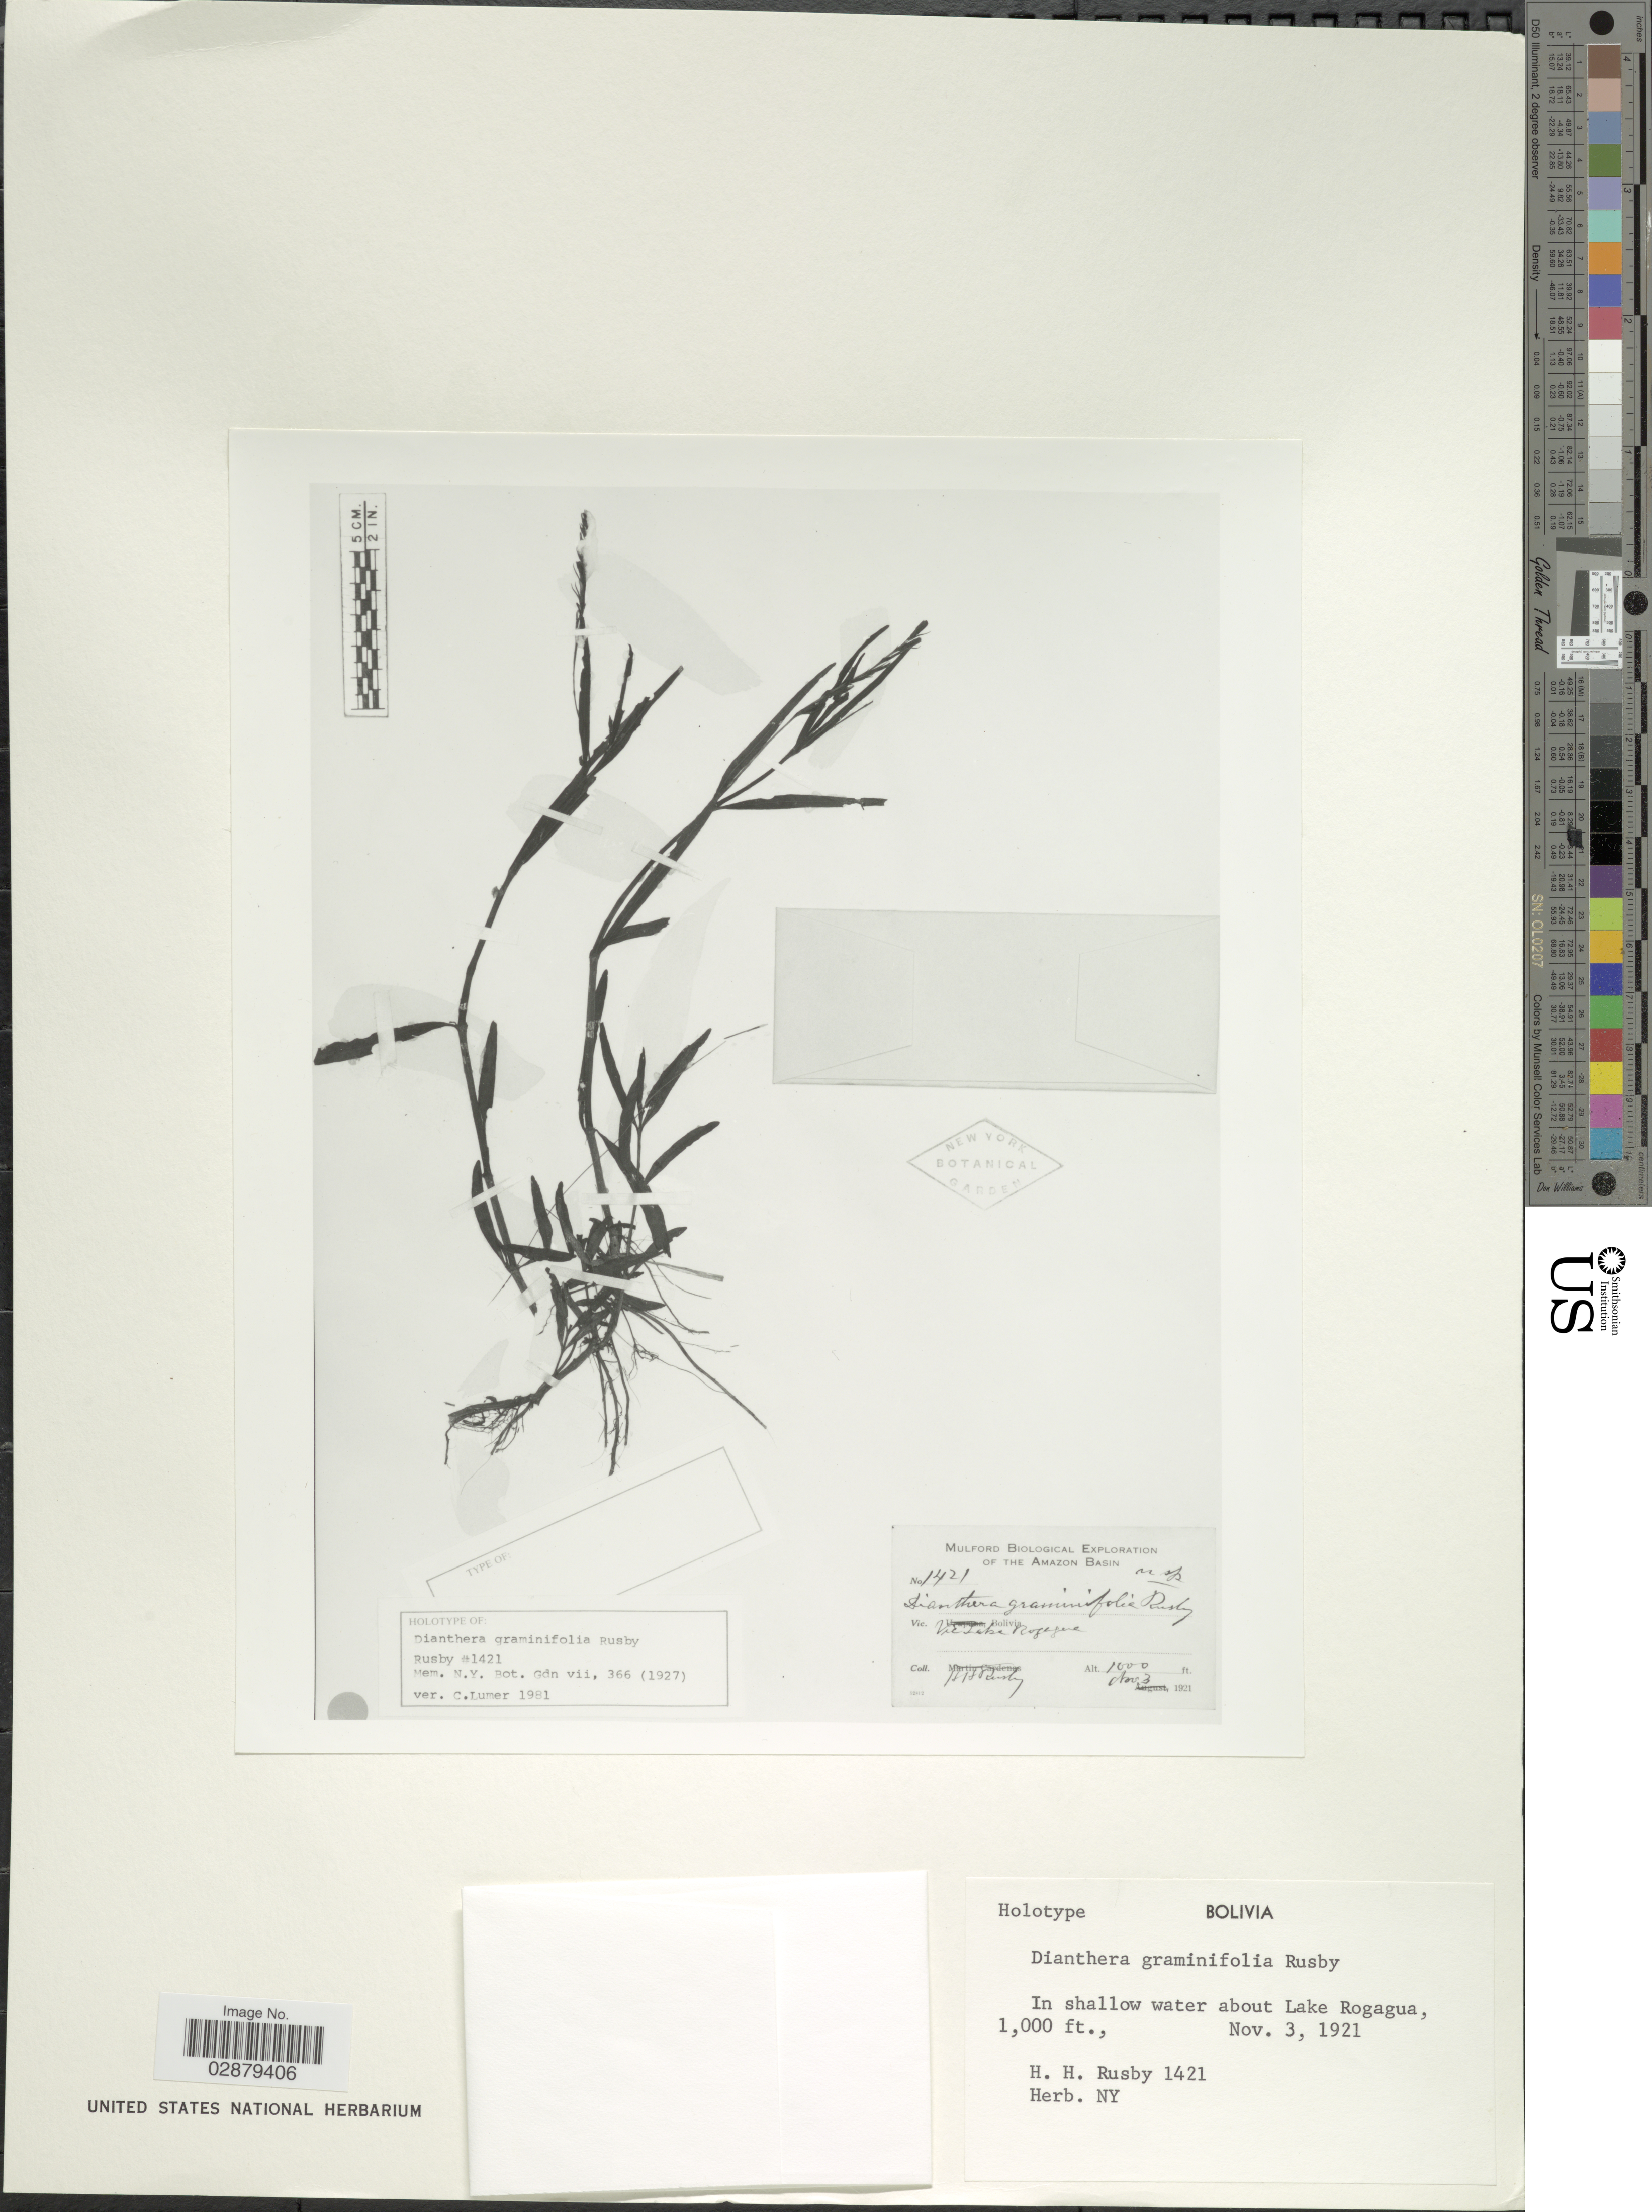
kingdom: Plantae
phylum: Tracheophyta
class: Magnoliopsida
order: Lamiales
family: Acanthaceae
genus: Justicia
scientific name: Justicia laevilinguis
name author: (Nees) Lindau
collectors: H. H. Rusby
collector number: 1421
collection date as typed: Nov. 3, 1921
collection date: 1921-11-03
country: Bolivia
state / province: Beni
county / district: José Ballivián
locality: Lake Rogagua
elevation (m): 305